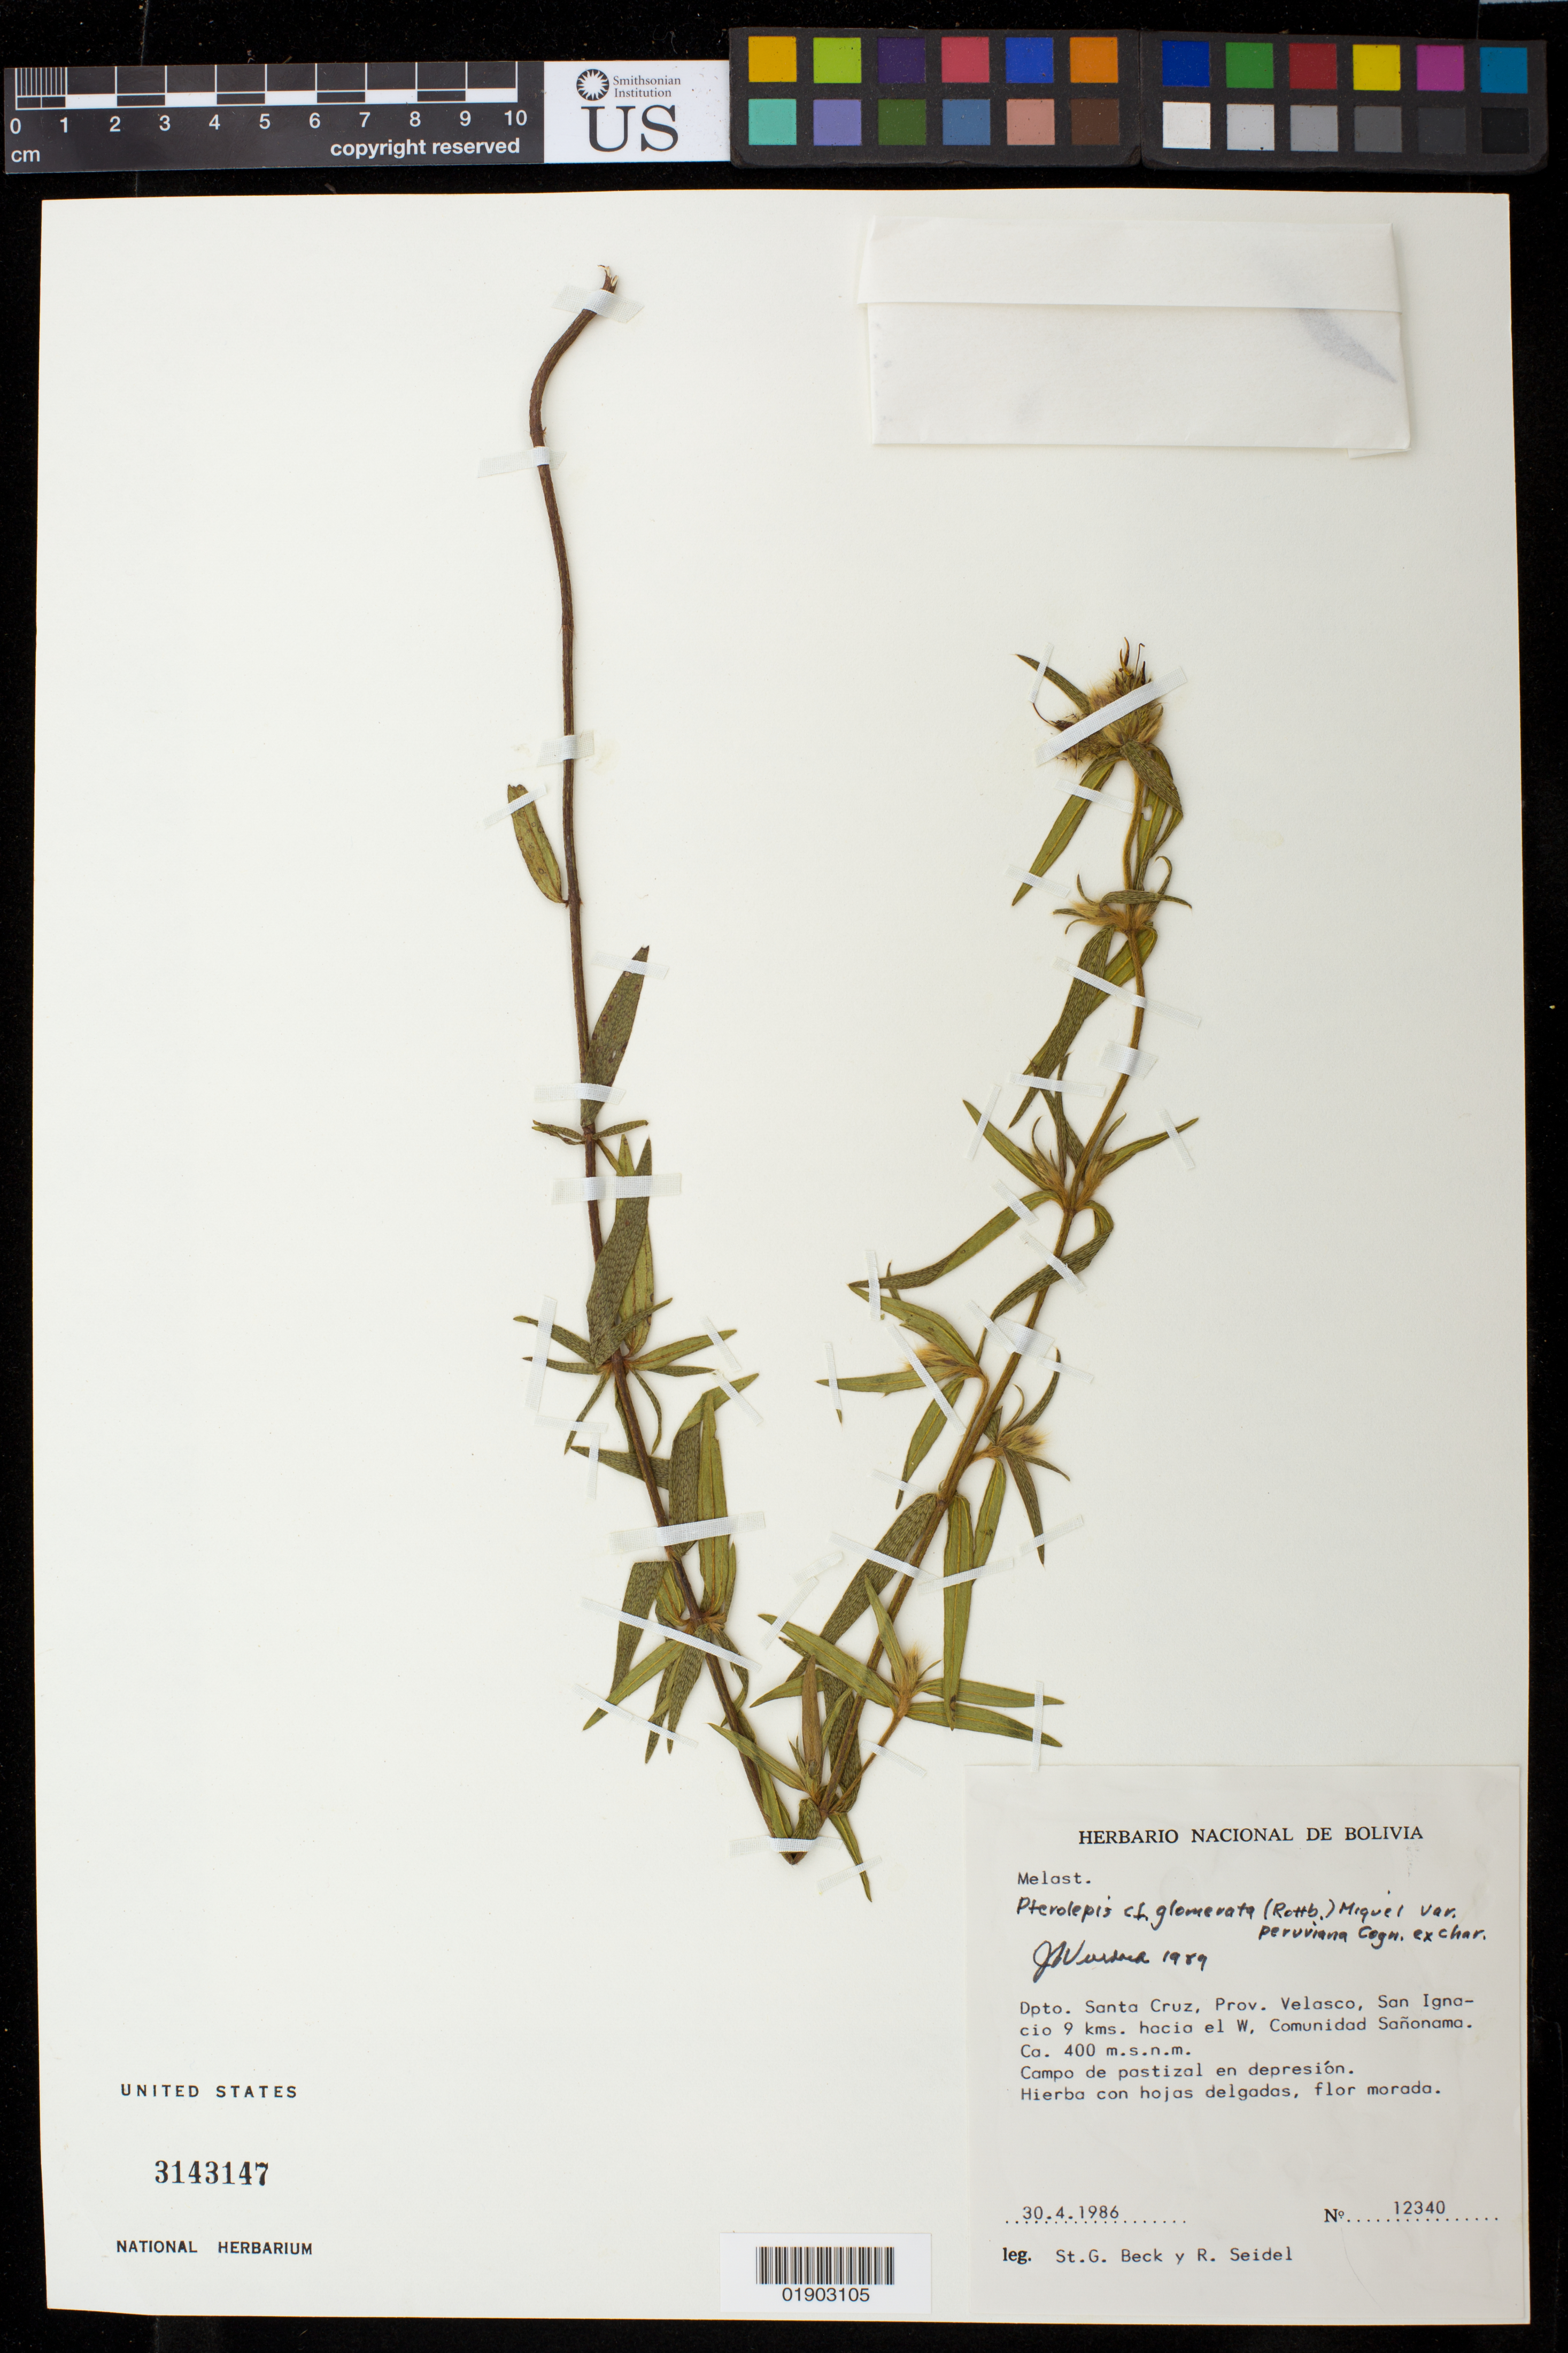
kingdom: Plantae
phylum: Tracheophyta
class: Magnoliopsida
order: Myrtales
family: Melastomataceae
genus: Pterolepis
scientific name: Pterolepis glomerata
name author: (Rottb.) Miq.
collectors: S. G. Beck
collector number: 12340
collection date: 1986-04-30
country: Bolivia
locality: Dpto. Santa Cruz, Prov. Velasco. San Ignacio 9km hocio el W, Comunidad Sañonama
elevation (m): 400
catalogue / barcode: US 3143147